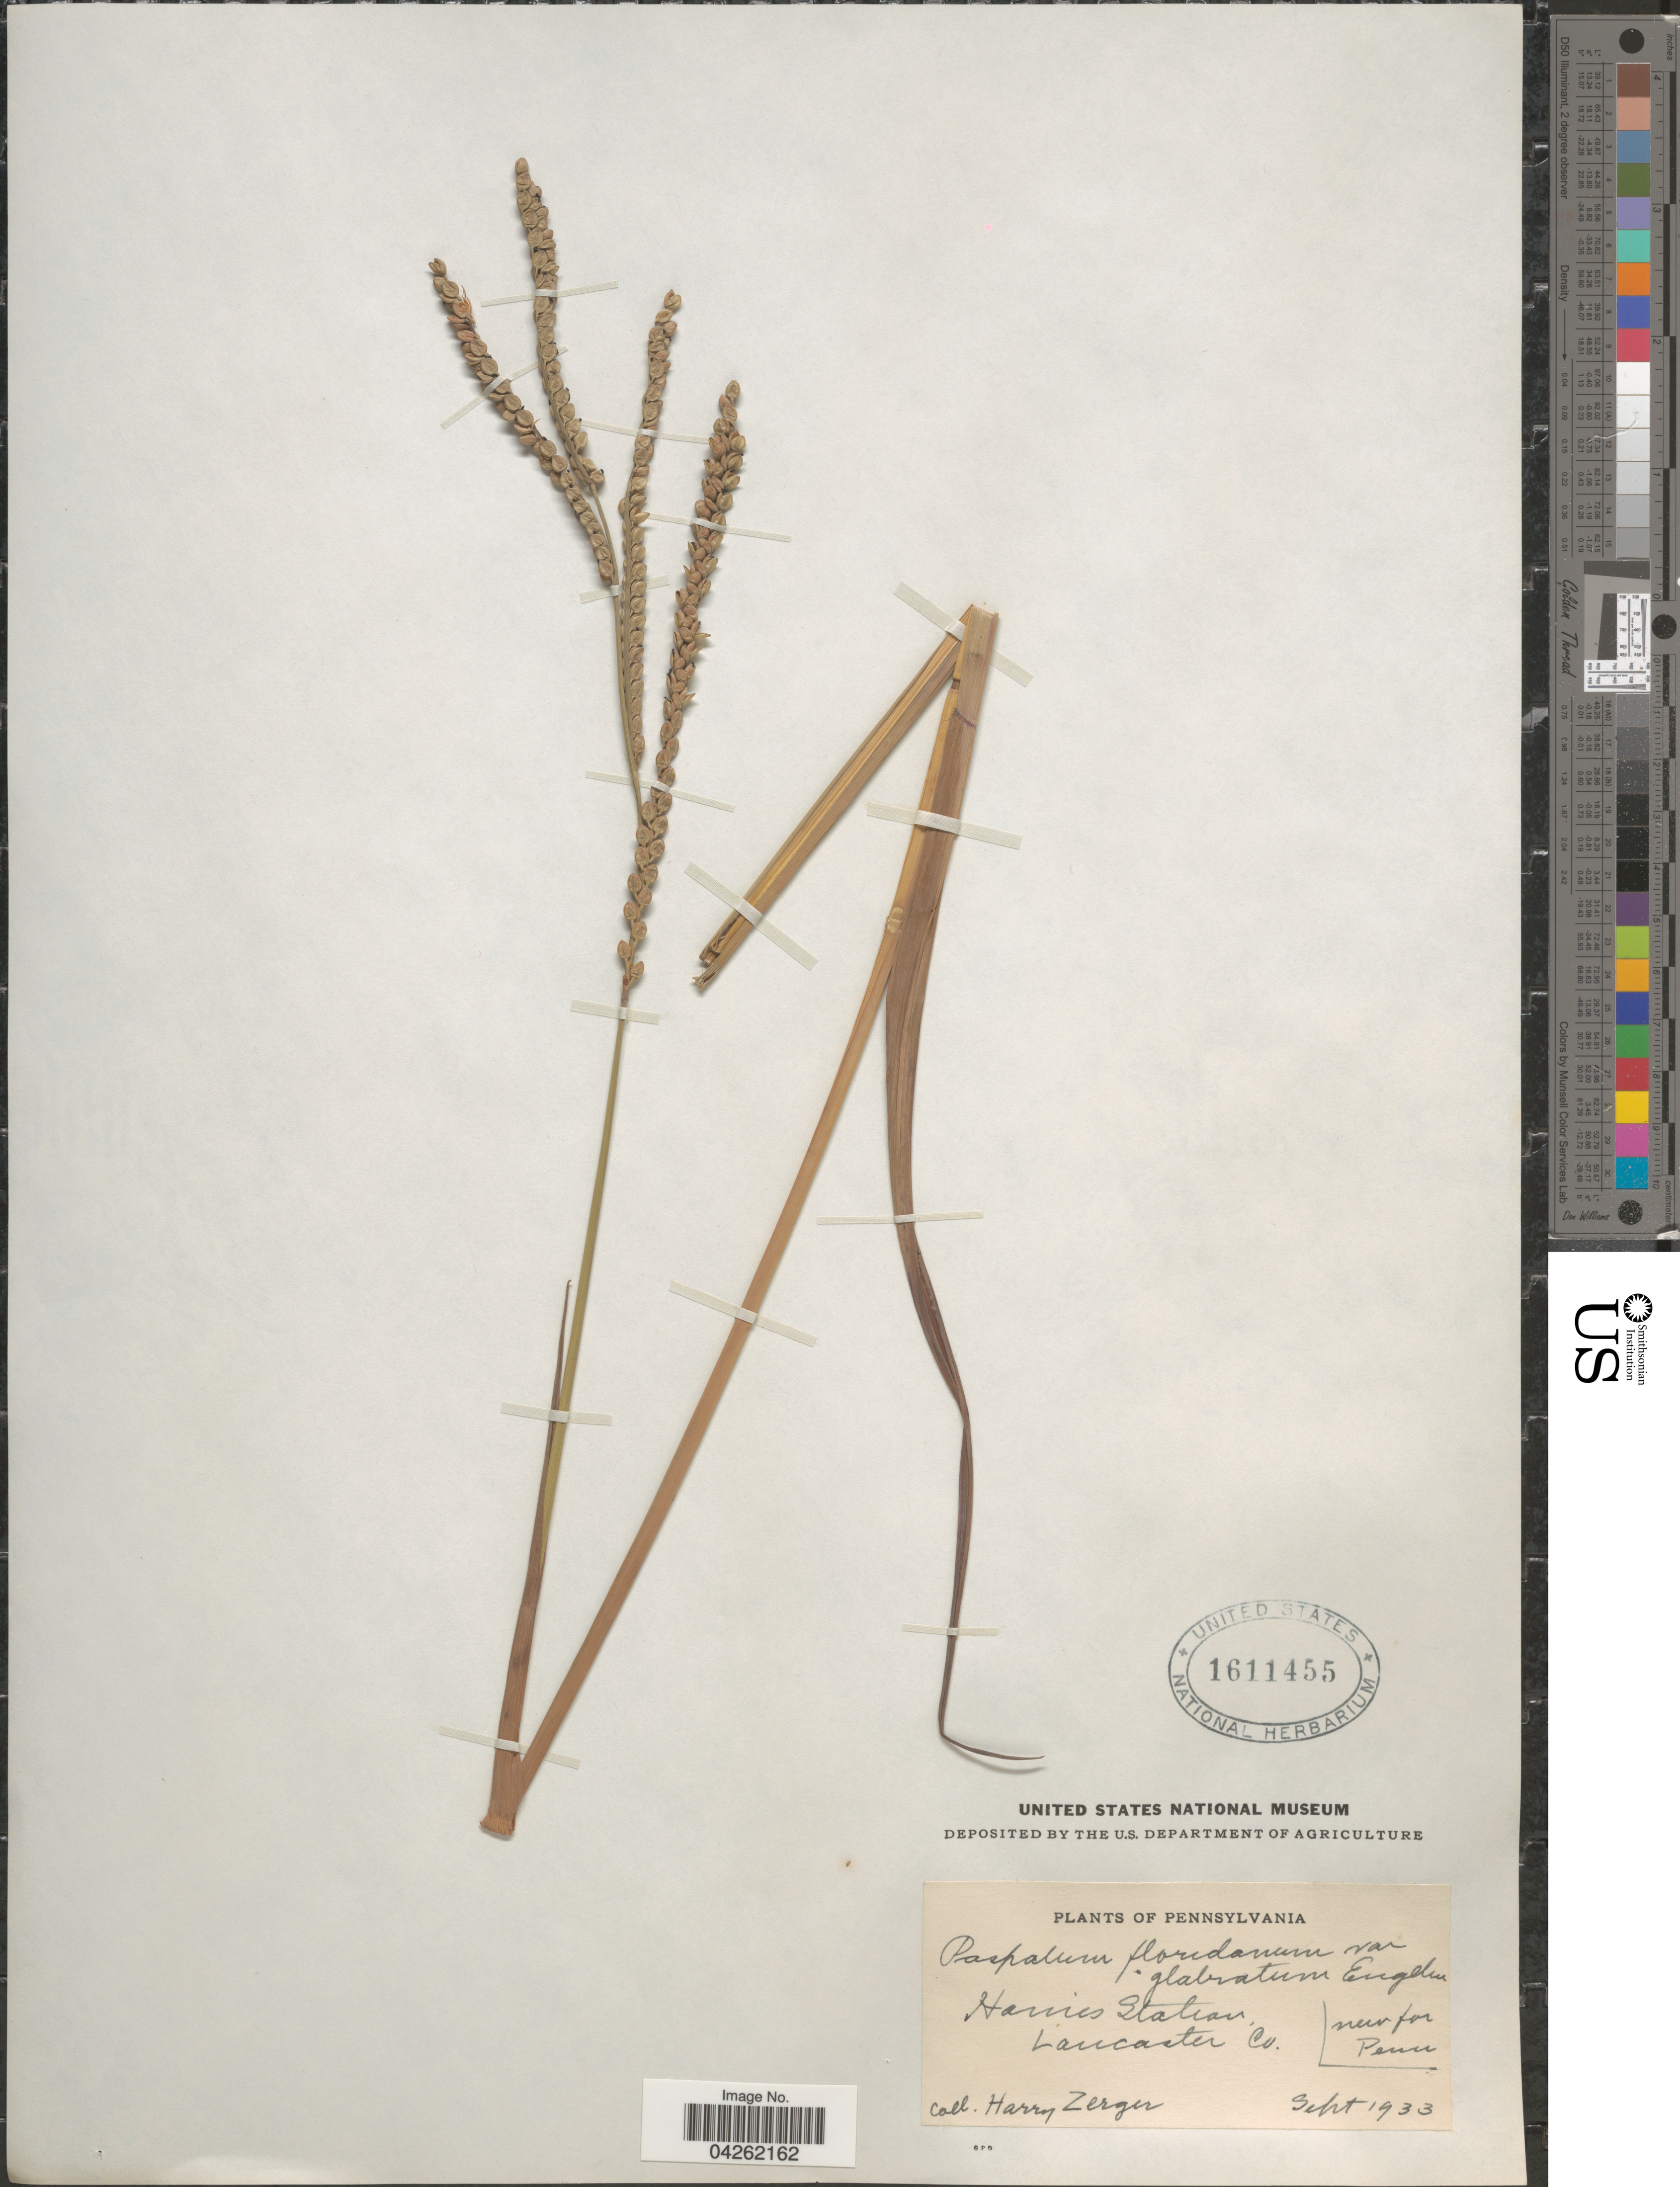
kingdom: Plantae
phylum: Tracheophyta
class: Liliopsida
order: Poales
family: Poaceae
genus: Paspalum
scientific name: Paspalum floridanum var. glabratum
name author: Engelm. ex Vasey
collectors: H. Zerger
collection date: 1933-09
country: United States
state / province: Pennsylvania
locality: Harries Station. Lancaster Co.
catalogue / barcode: US 1611455